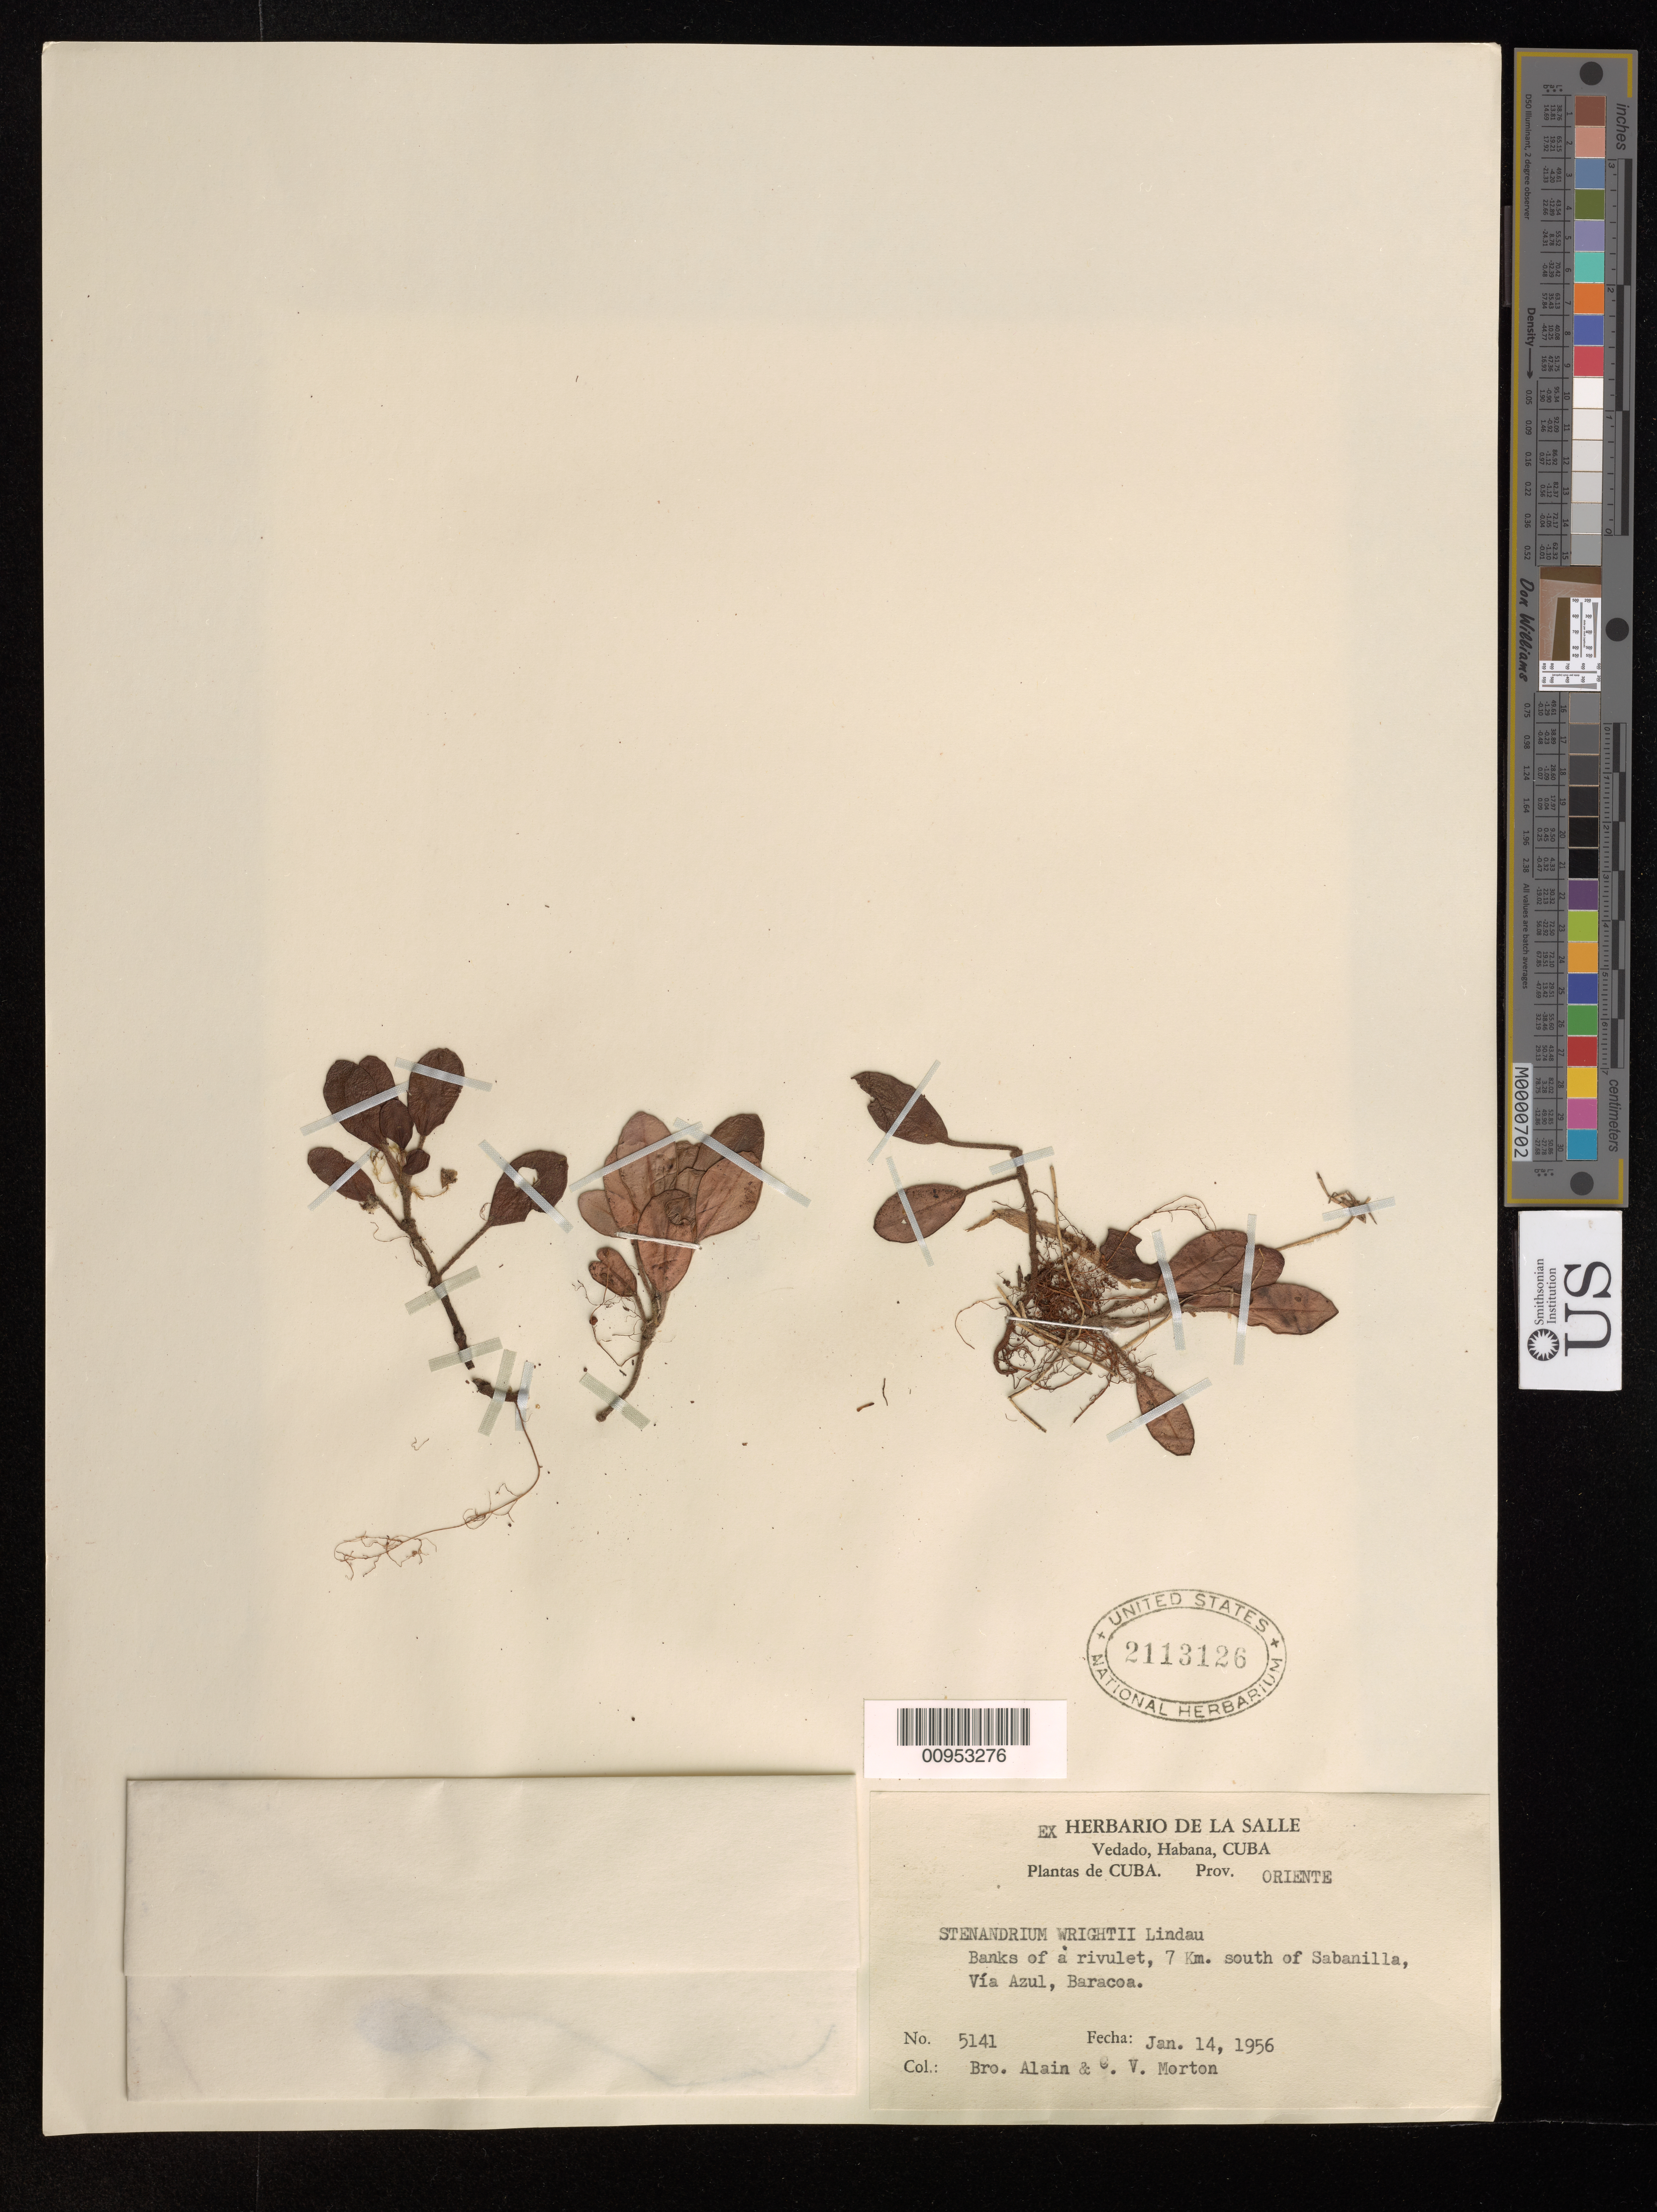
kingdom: Plantae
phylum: Tracheophyta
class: Magnoliopsida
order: Lamiales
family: Acanthaceae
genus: Stenandrium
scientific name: Stenandrium wrightii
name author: Lindau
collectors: A. H. Liogier & C. V. Morton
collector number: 5141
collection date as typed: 14 Jan 1956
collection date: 1956-01-14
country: Cuba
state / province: Guantanamo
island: Cuba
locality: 7 km south of Sabanilla, Vía Azul, Baracoa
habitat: Banks of rivulet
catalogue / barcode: US 2113126